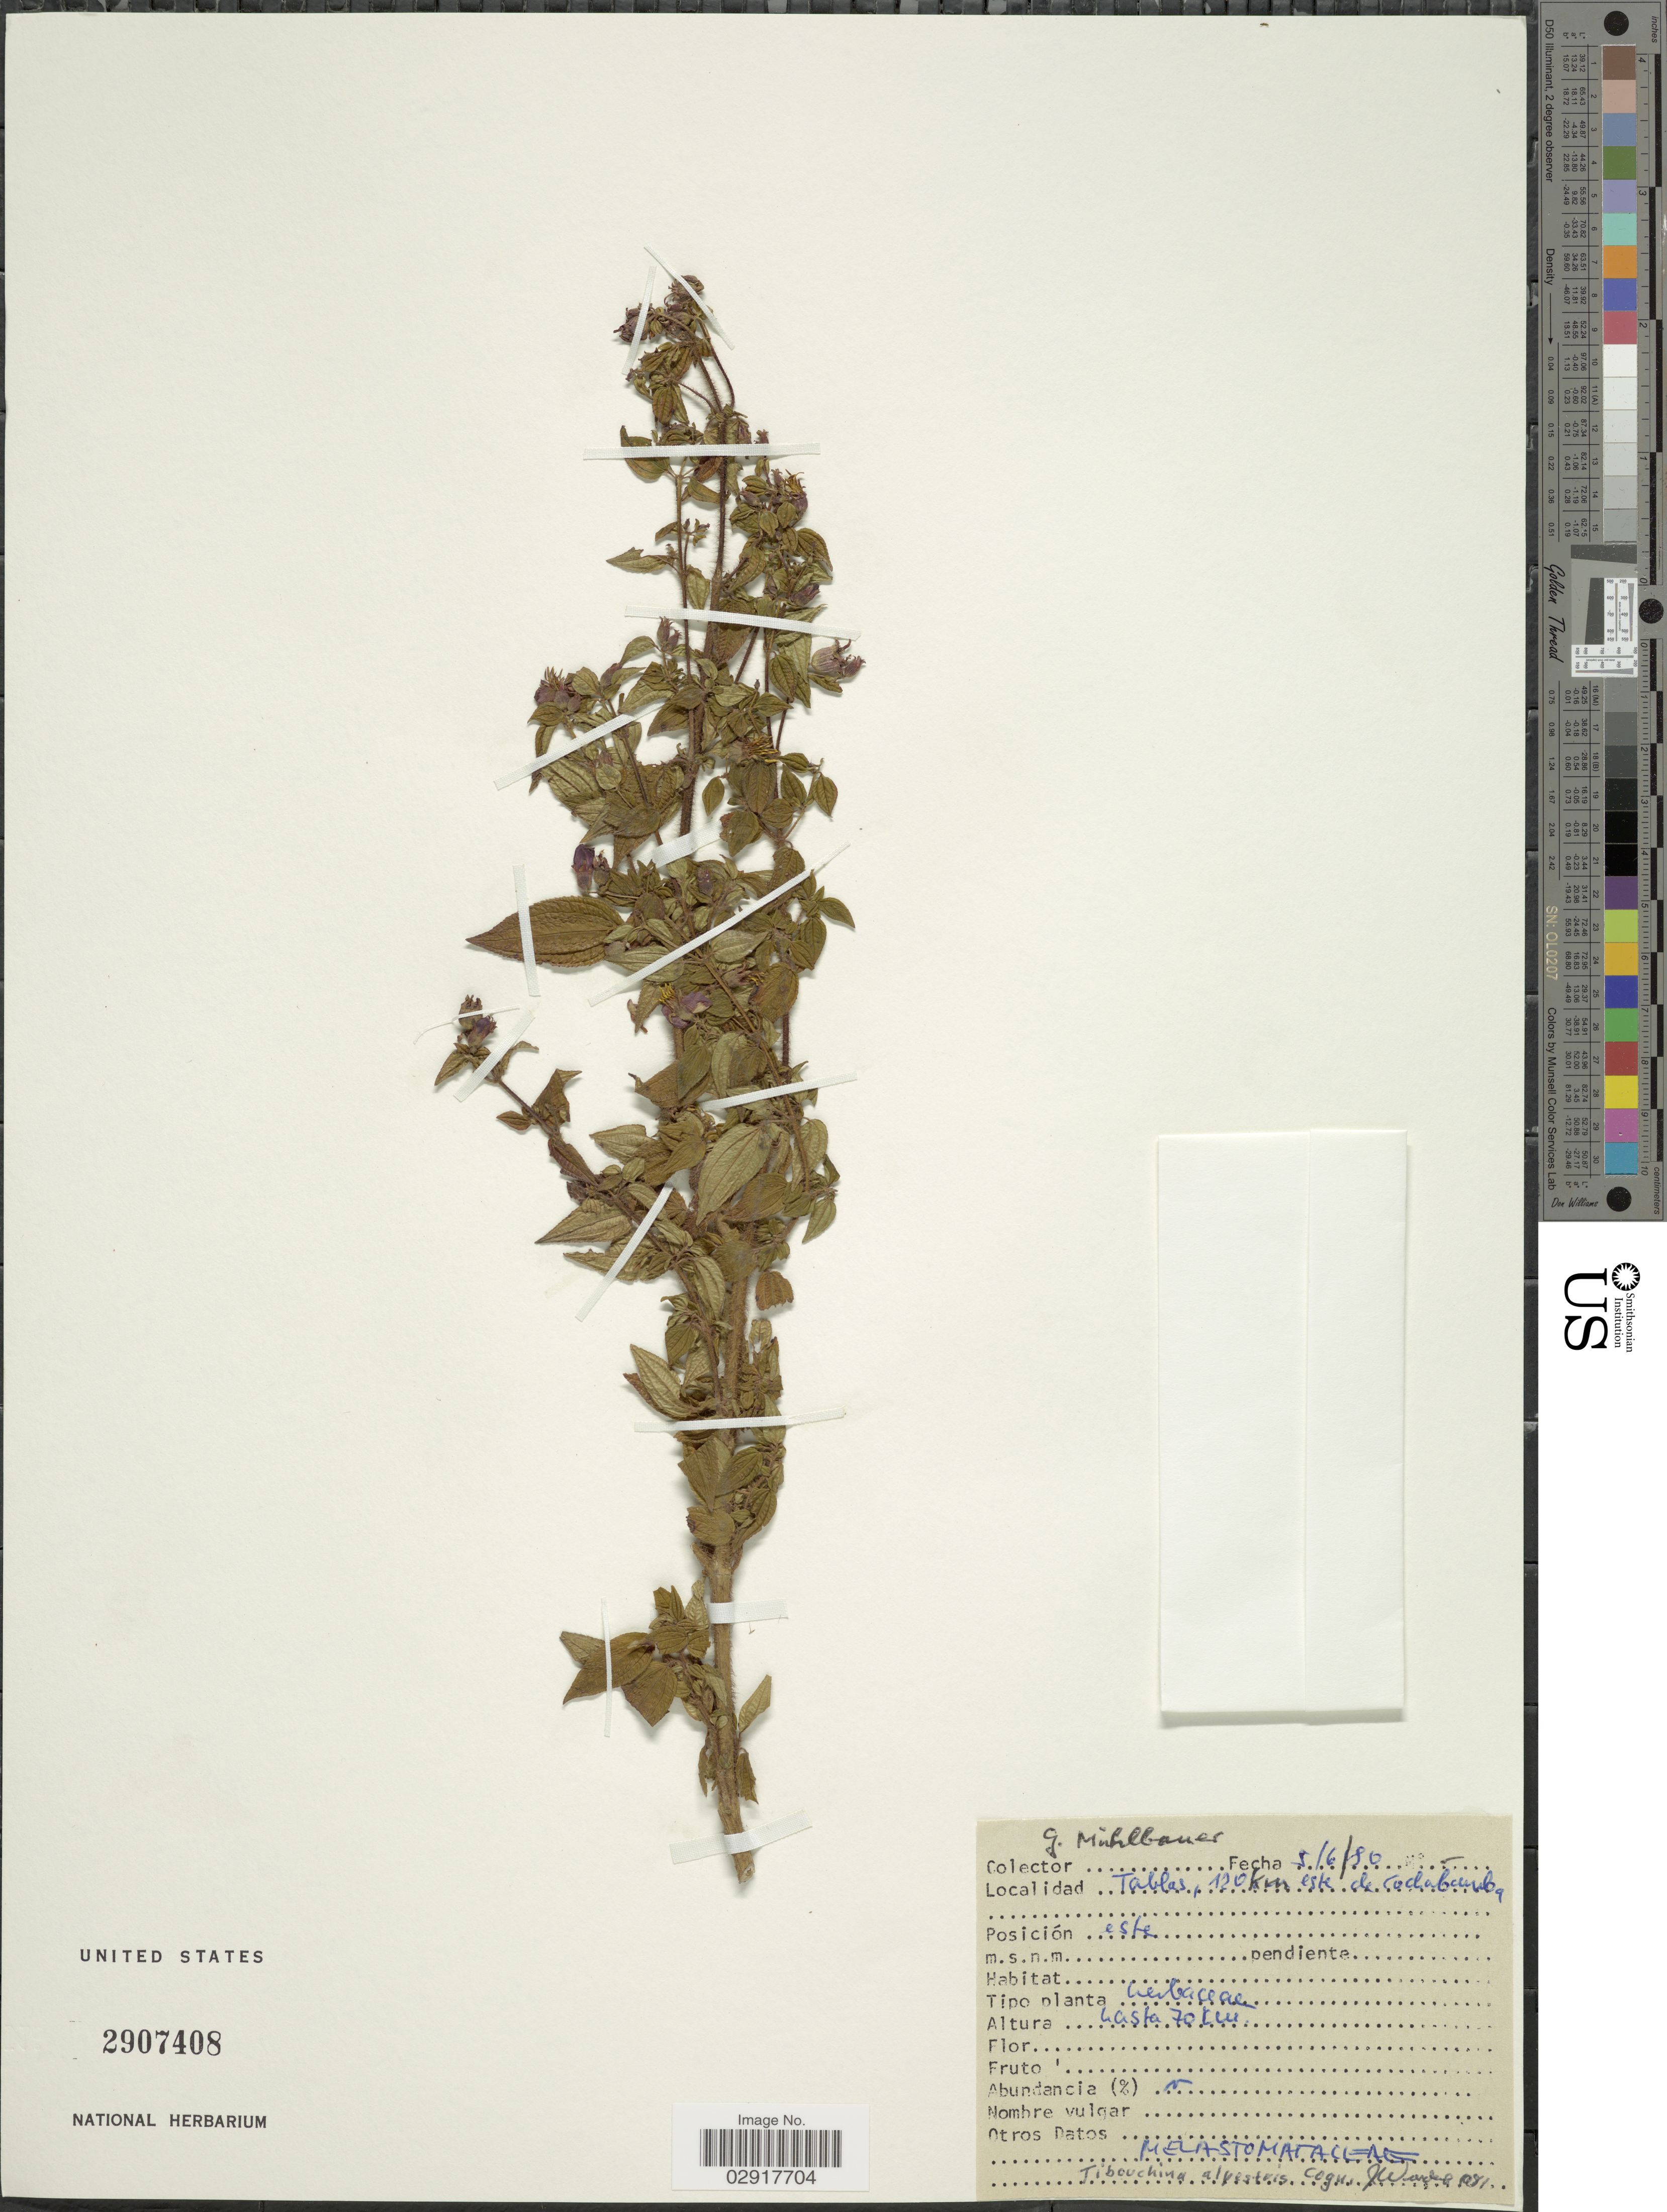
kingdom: Plantae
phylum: Tracheophyta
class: Magnoliopsida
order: Myrtales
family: Melastomataceae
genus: Chaetogastra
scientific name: Chaetogastra brachyphylla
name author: (Gleason) P.J.F. Guim. & Michelang.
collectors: G. Muhlbauer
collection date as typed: Transcribed d/m/y: 5/6/80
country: Bolivia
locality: Tablas. 120 km este de Cochabamba.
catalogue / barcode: US 2907408